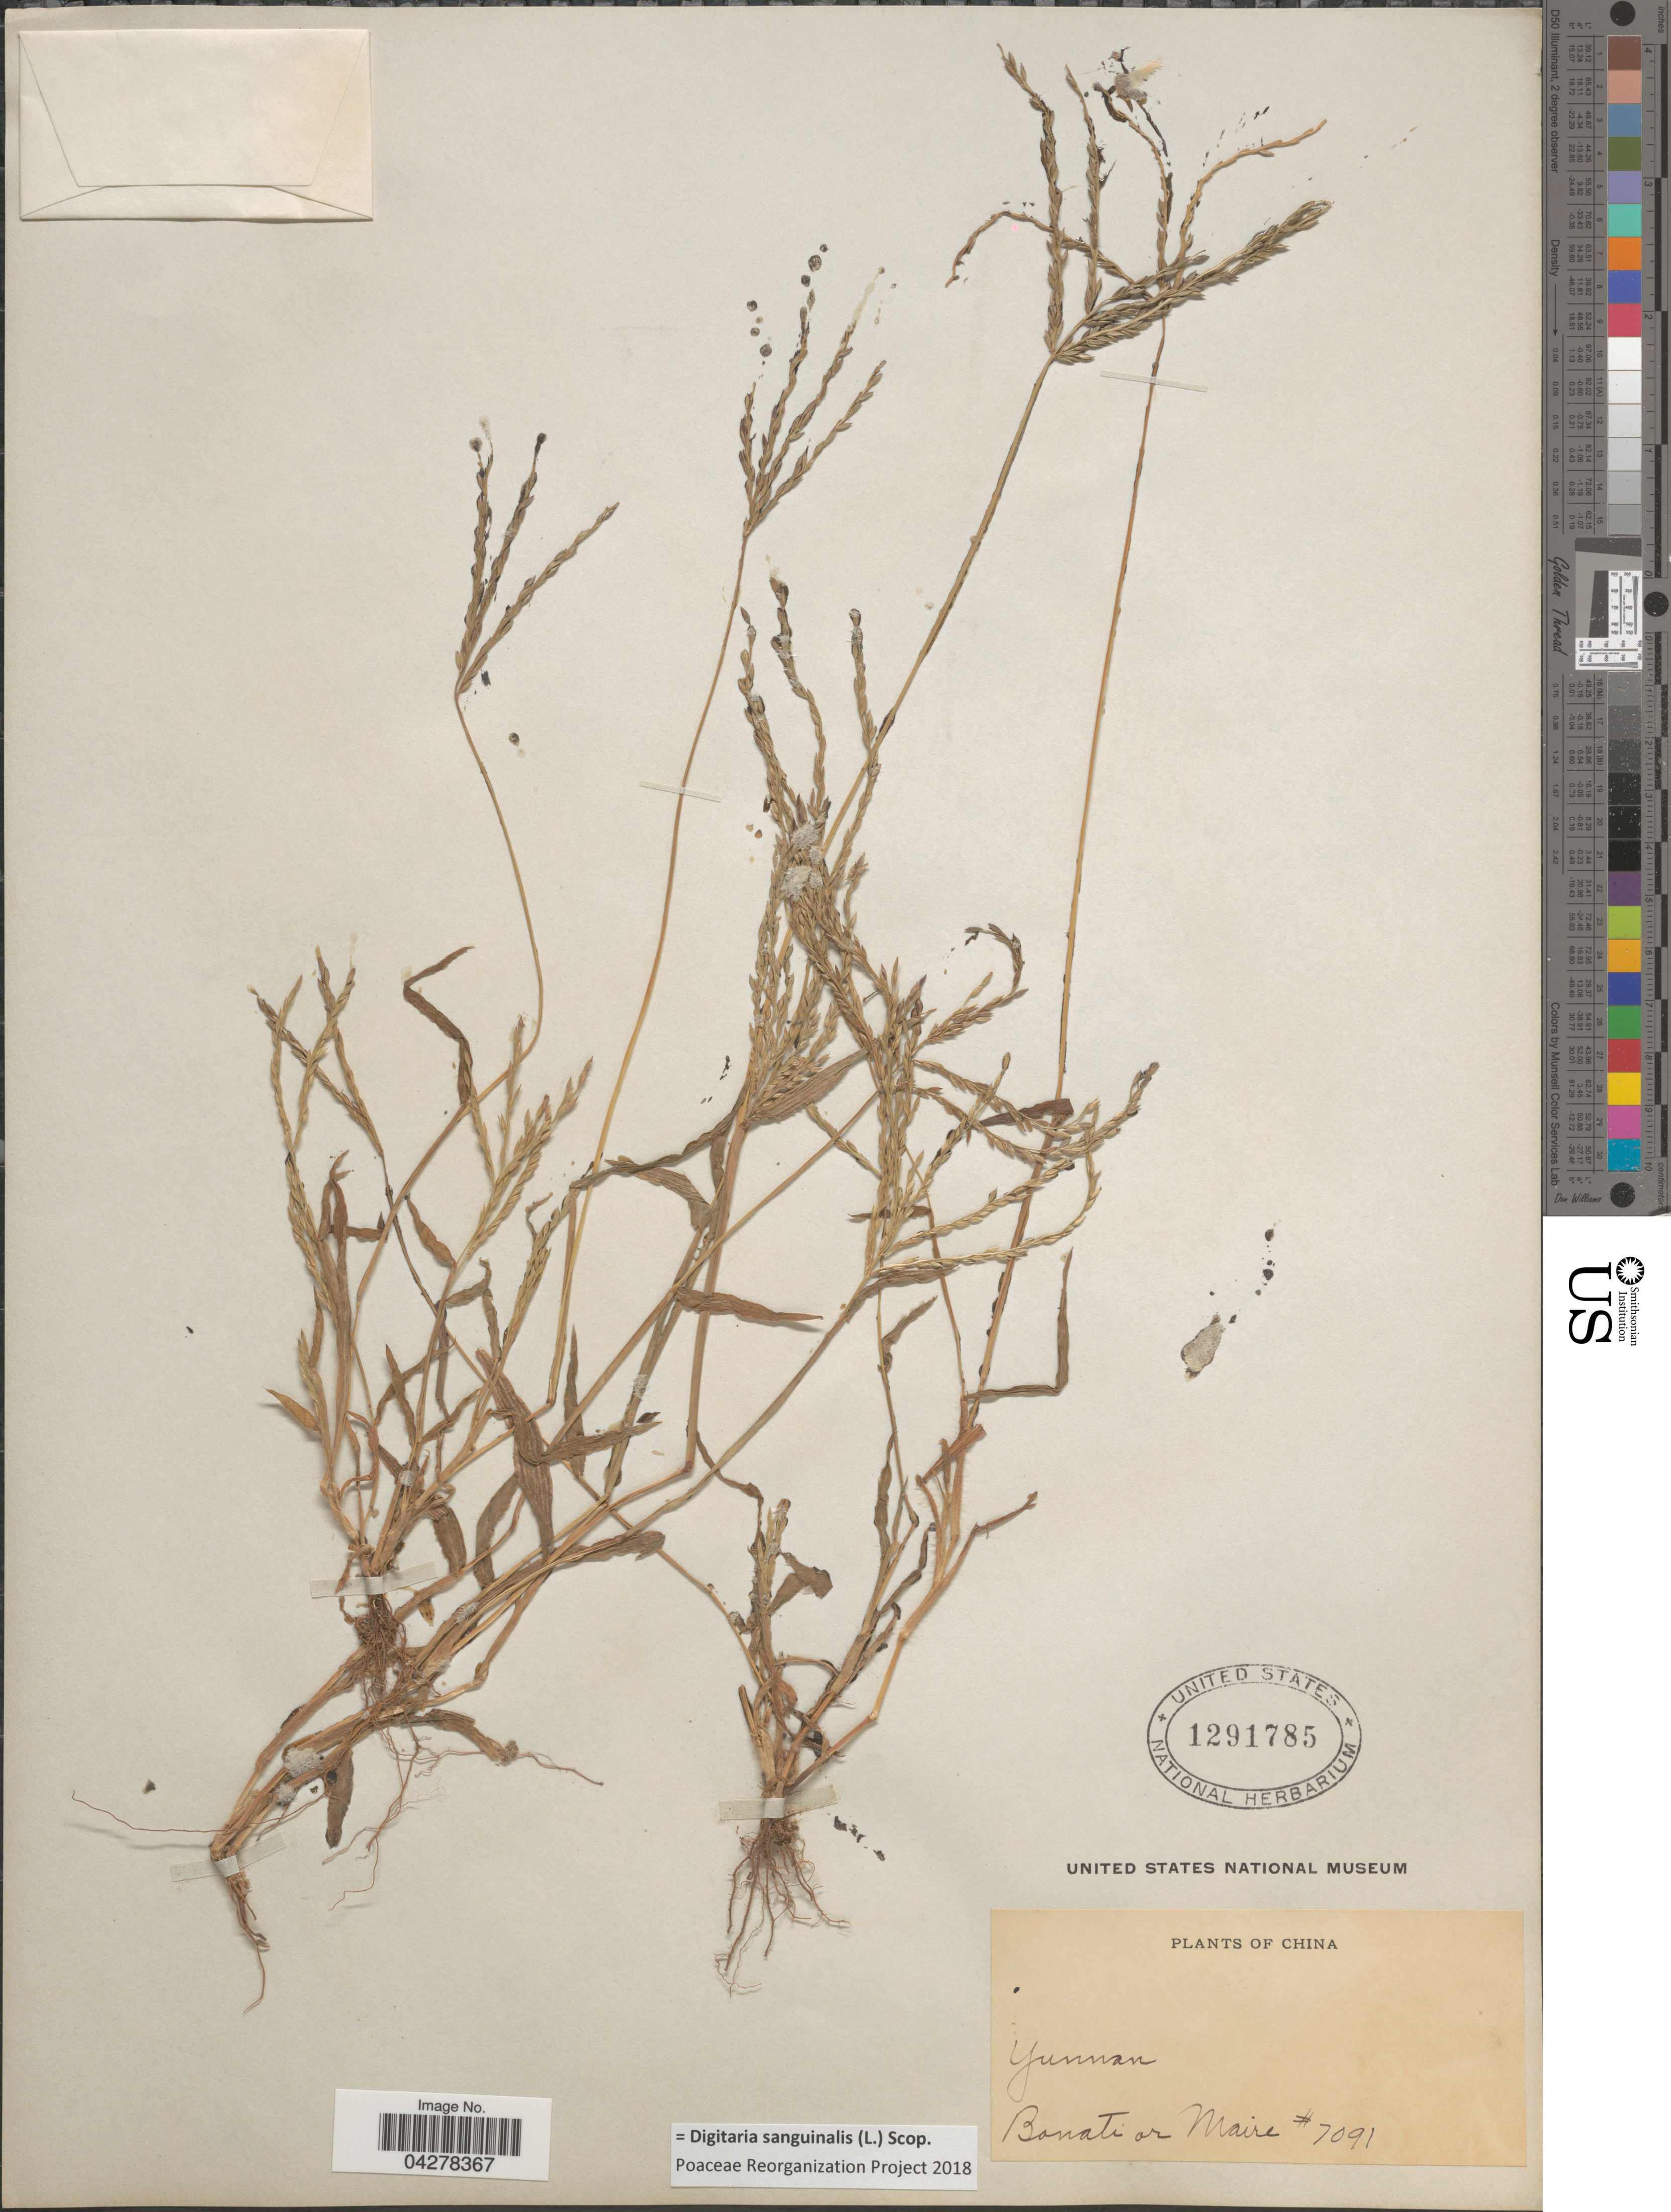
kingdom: Plantae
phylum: Tracheophyta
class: Liliopsida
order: Poales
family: Poaceae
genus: Digitaria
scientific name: Digitaria sanguinalis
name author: (L.) Scop.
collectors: B. Marie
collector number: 7091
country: China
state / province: Yunnan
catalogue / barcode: US 1291785